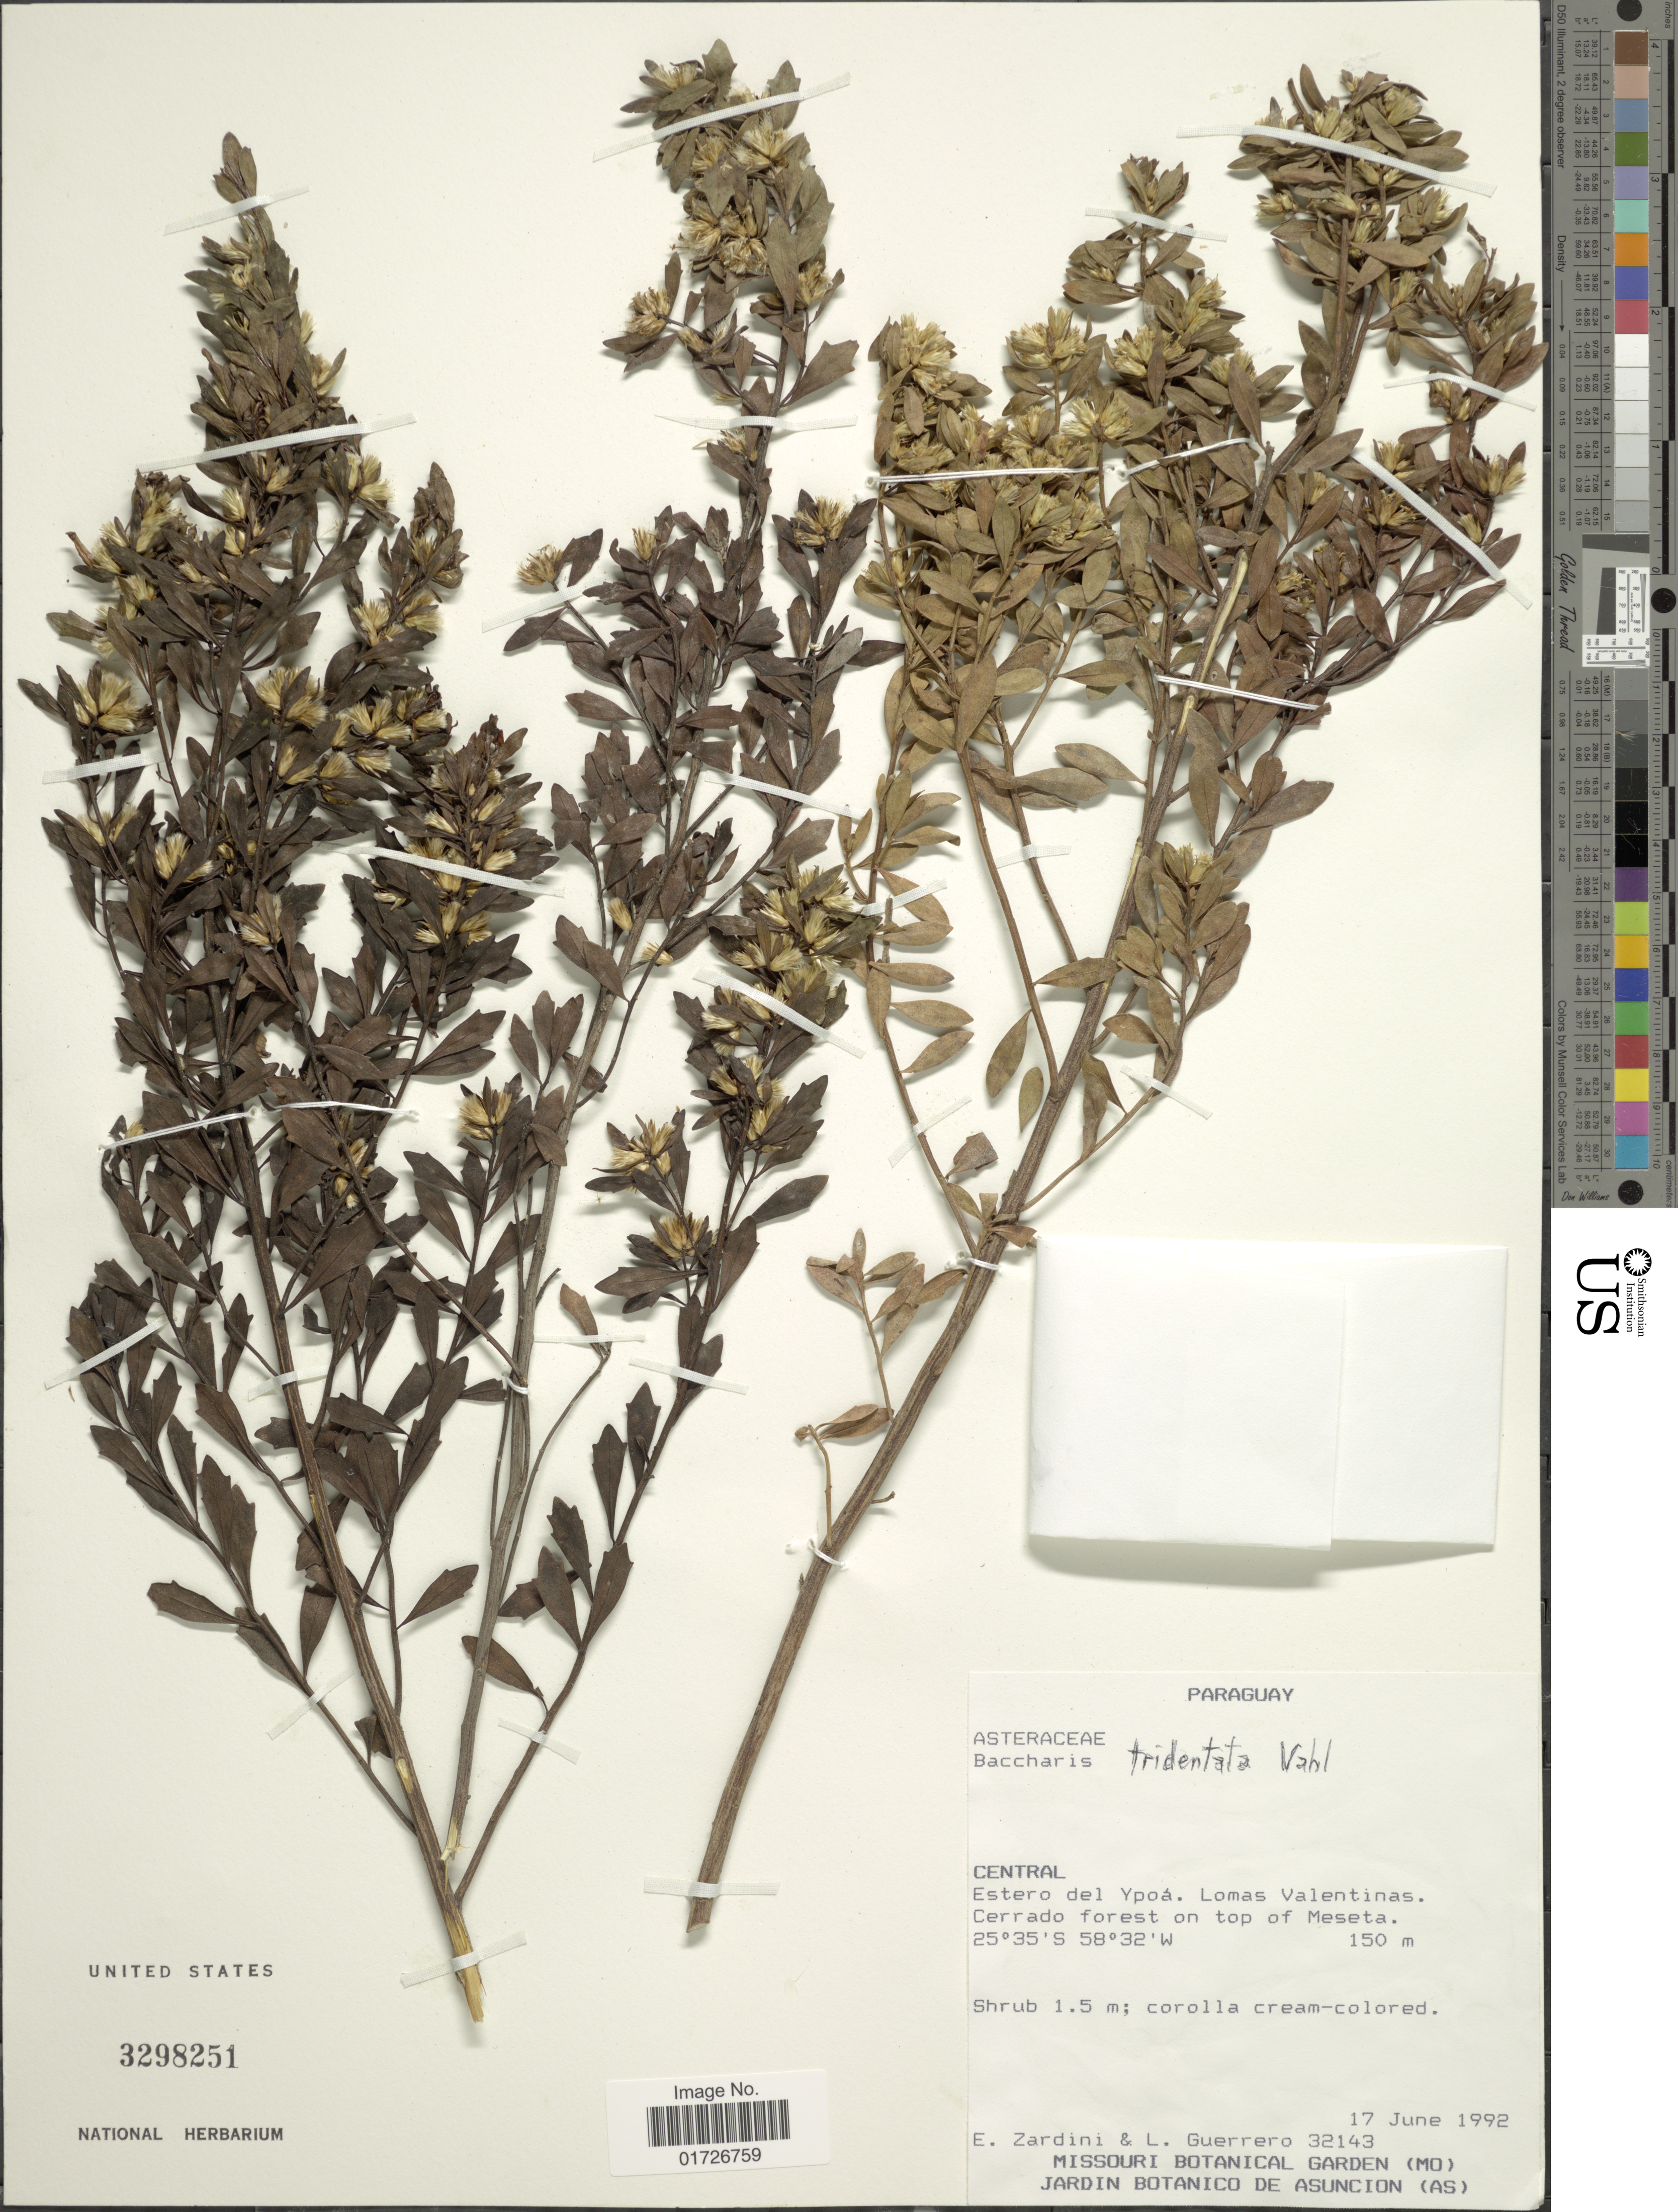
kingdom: Plantae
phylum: Tracheophyta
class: Magnoliopsida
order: Asterales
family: Asteraceae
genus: Baccharis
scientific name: Baccharis tridentata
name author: Vahl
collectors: E. M. Zardini & L. Guerrero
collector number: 32143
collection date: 1992-06-17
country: Paraguay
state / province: Central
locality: Estero del Ypoa. Lomas Valentina.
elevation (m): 150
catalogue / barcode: US 3298251